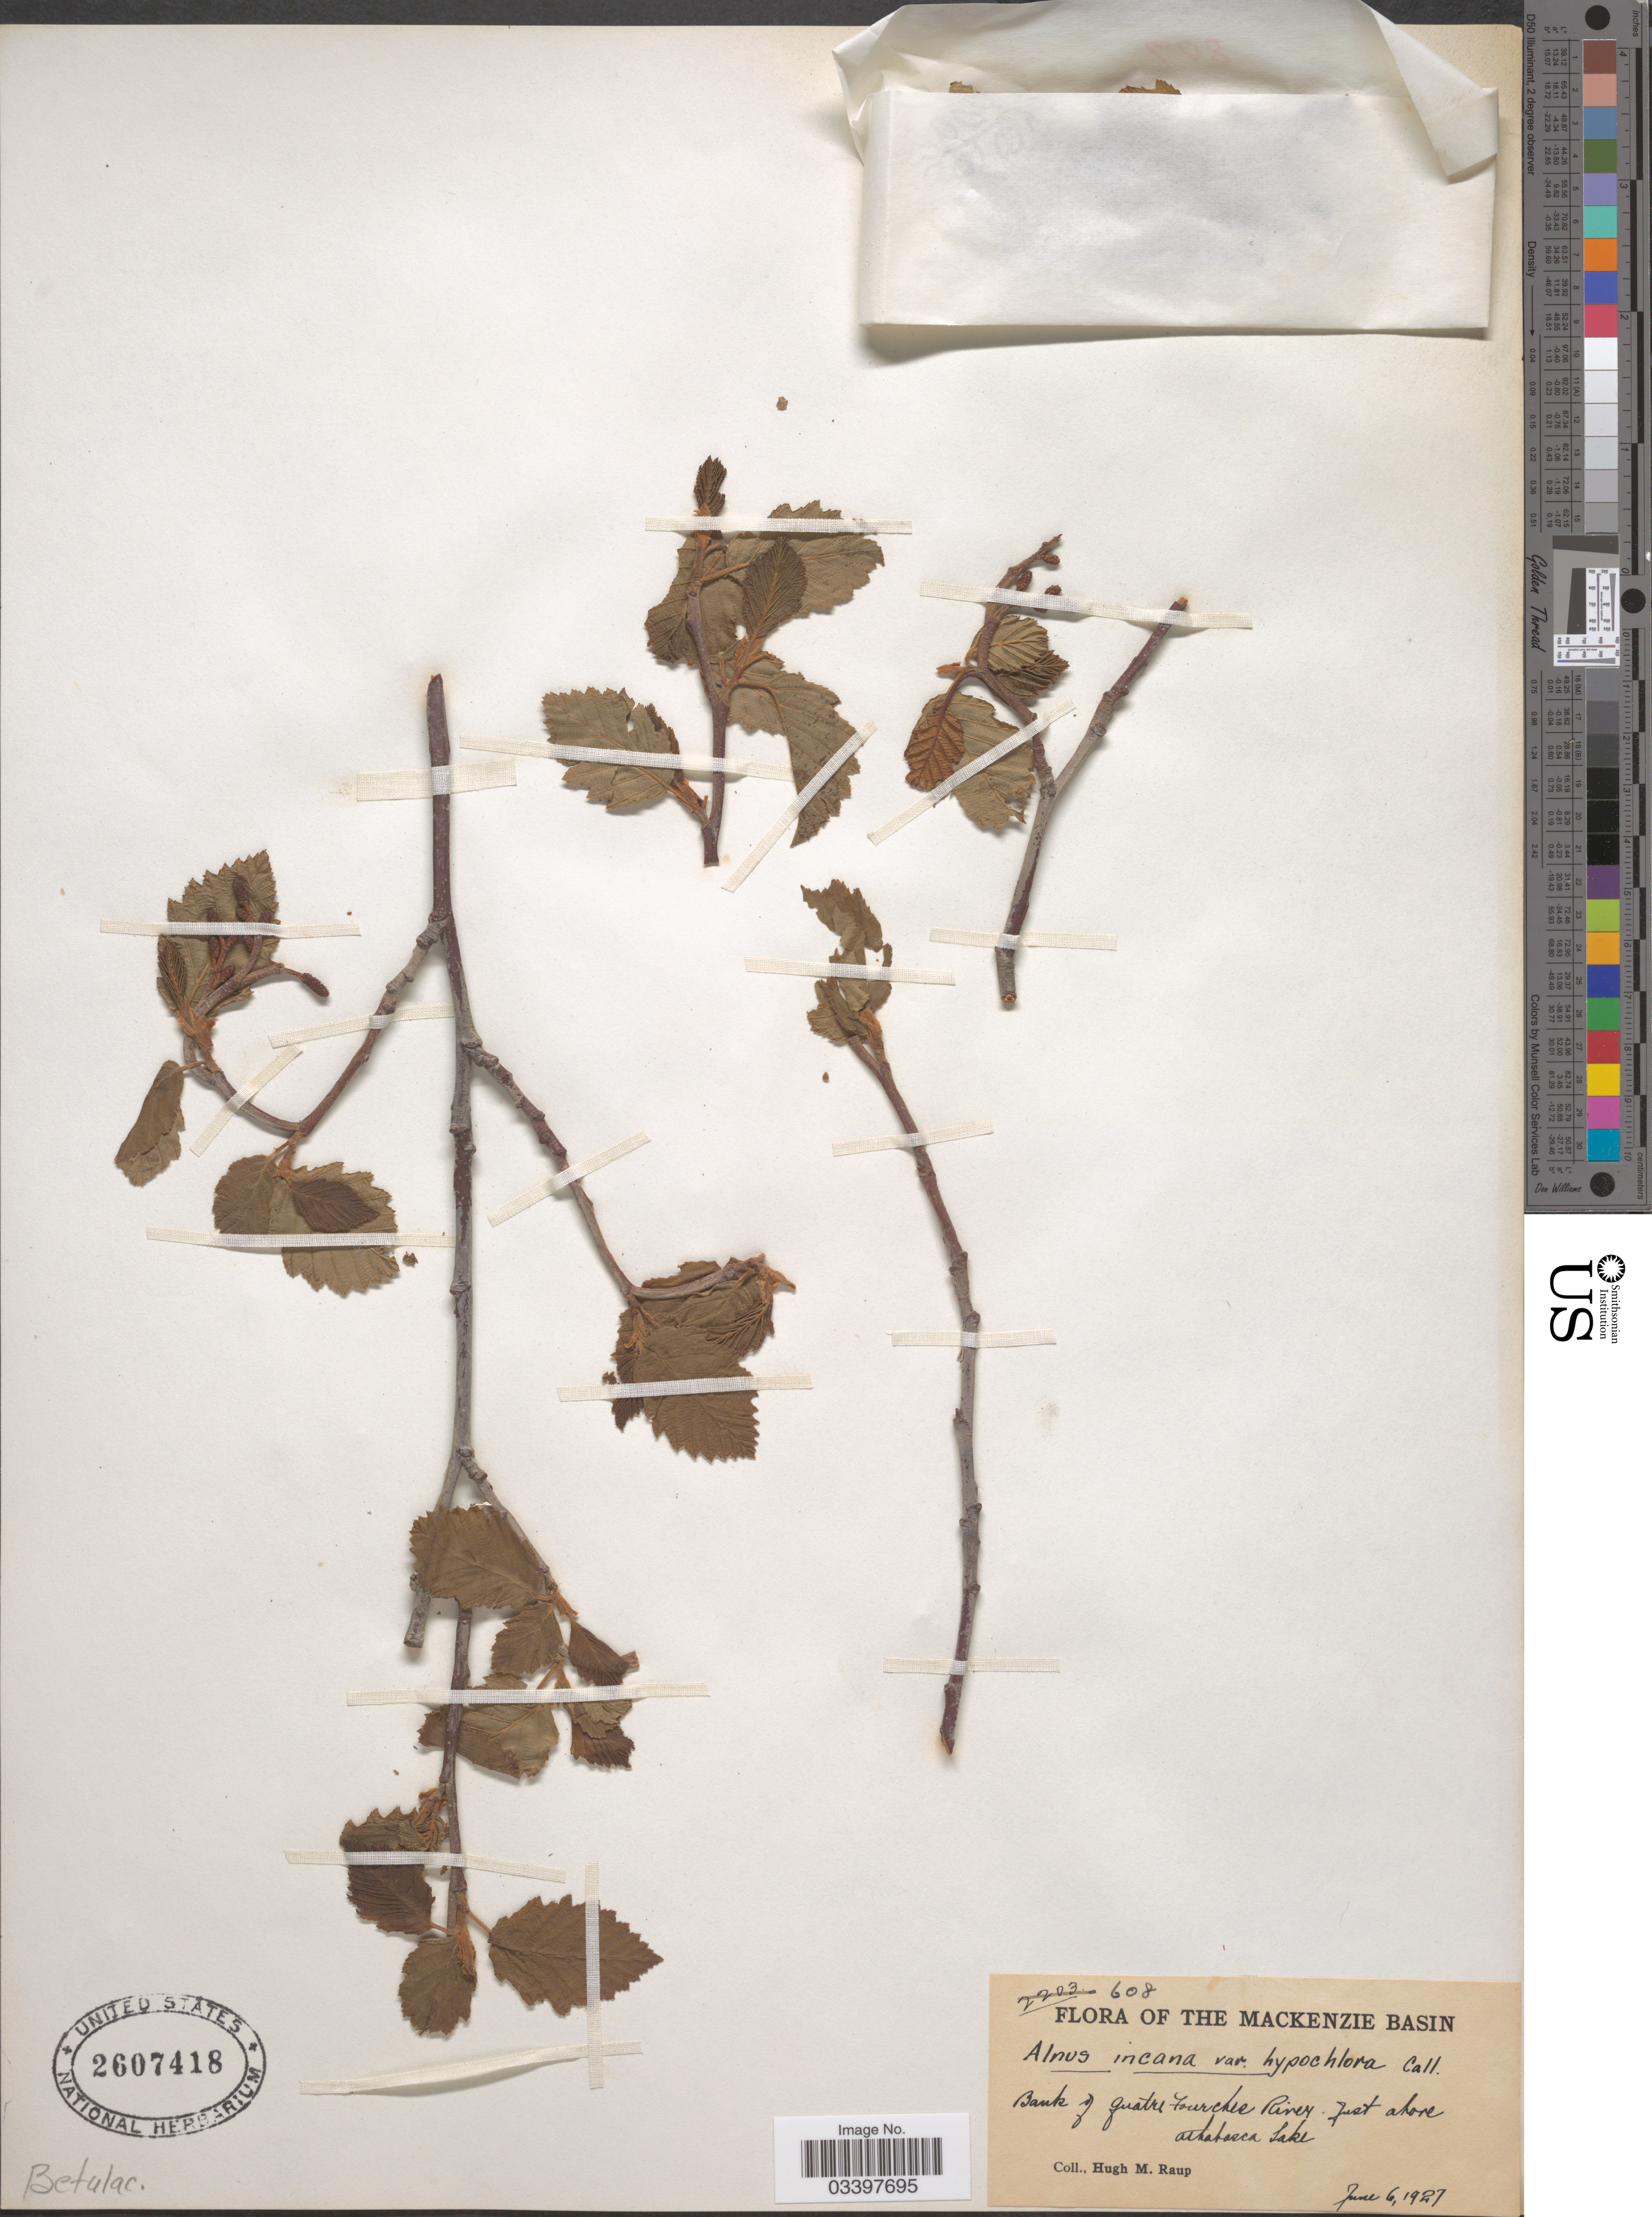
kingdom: Plantae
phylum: Tracheophyta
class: Magnoliopsida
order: Fagales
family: Betulaceae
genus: Alnus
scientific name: Alnus incana subsp. rugosa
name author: (Du Roi) R.T. Clausen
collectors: H. Raup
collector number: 608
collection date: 1927-06-06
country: Canada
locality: The Mackenzie Basin, Bank of quatre Fourches River. Just above Athabasca Lake.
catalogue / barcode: US 2607418